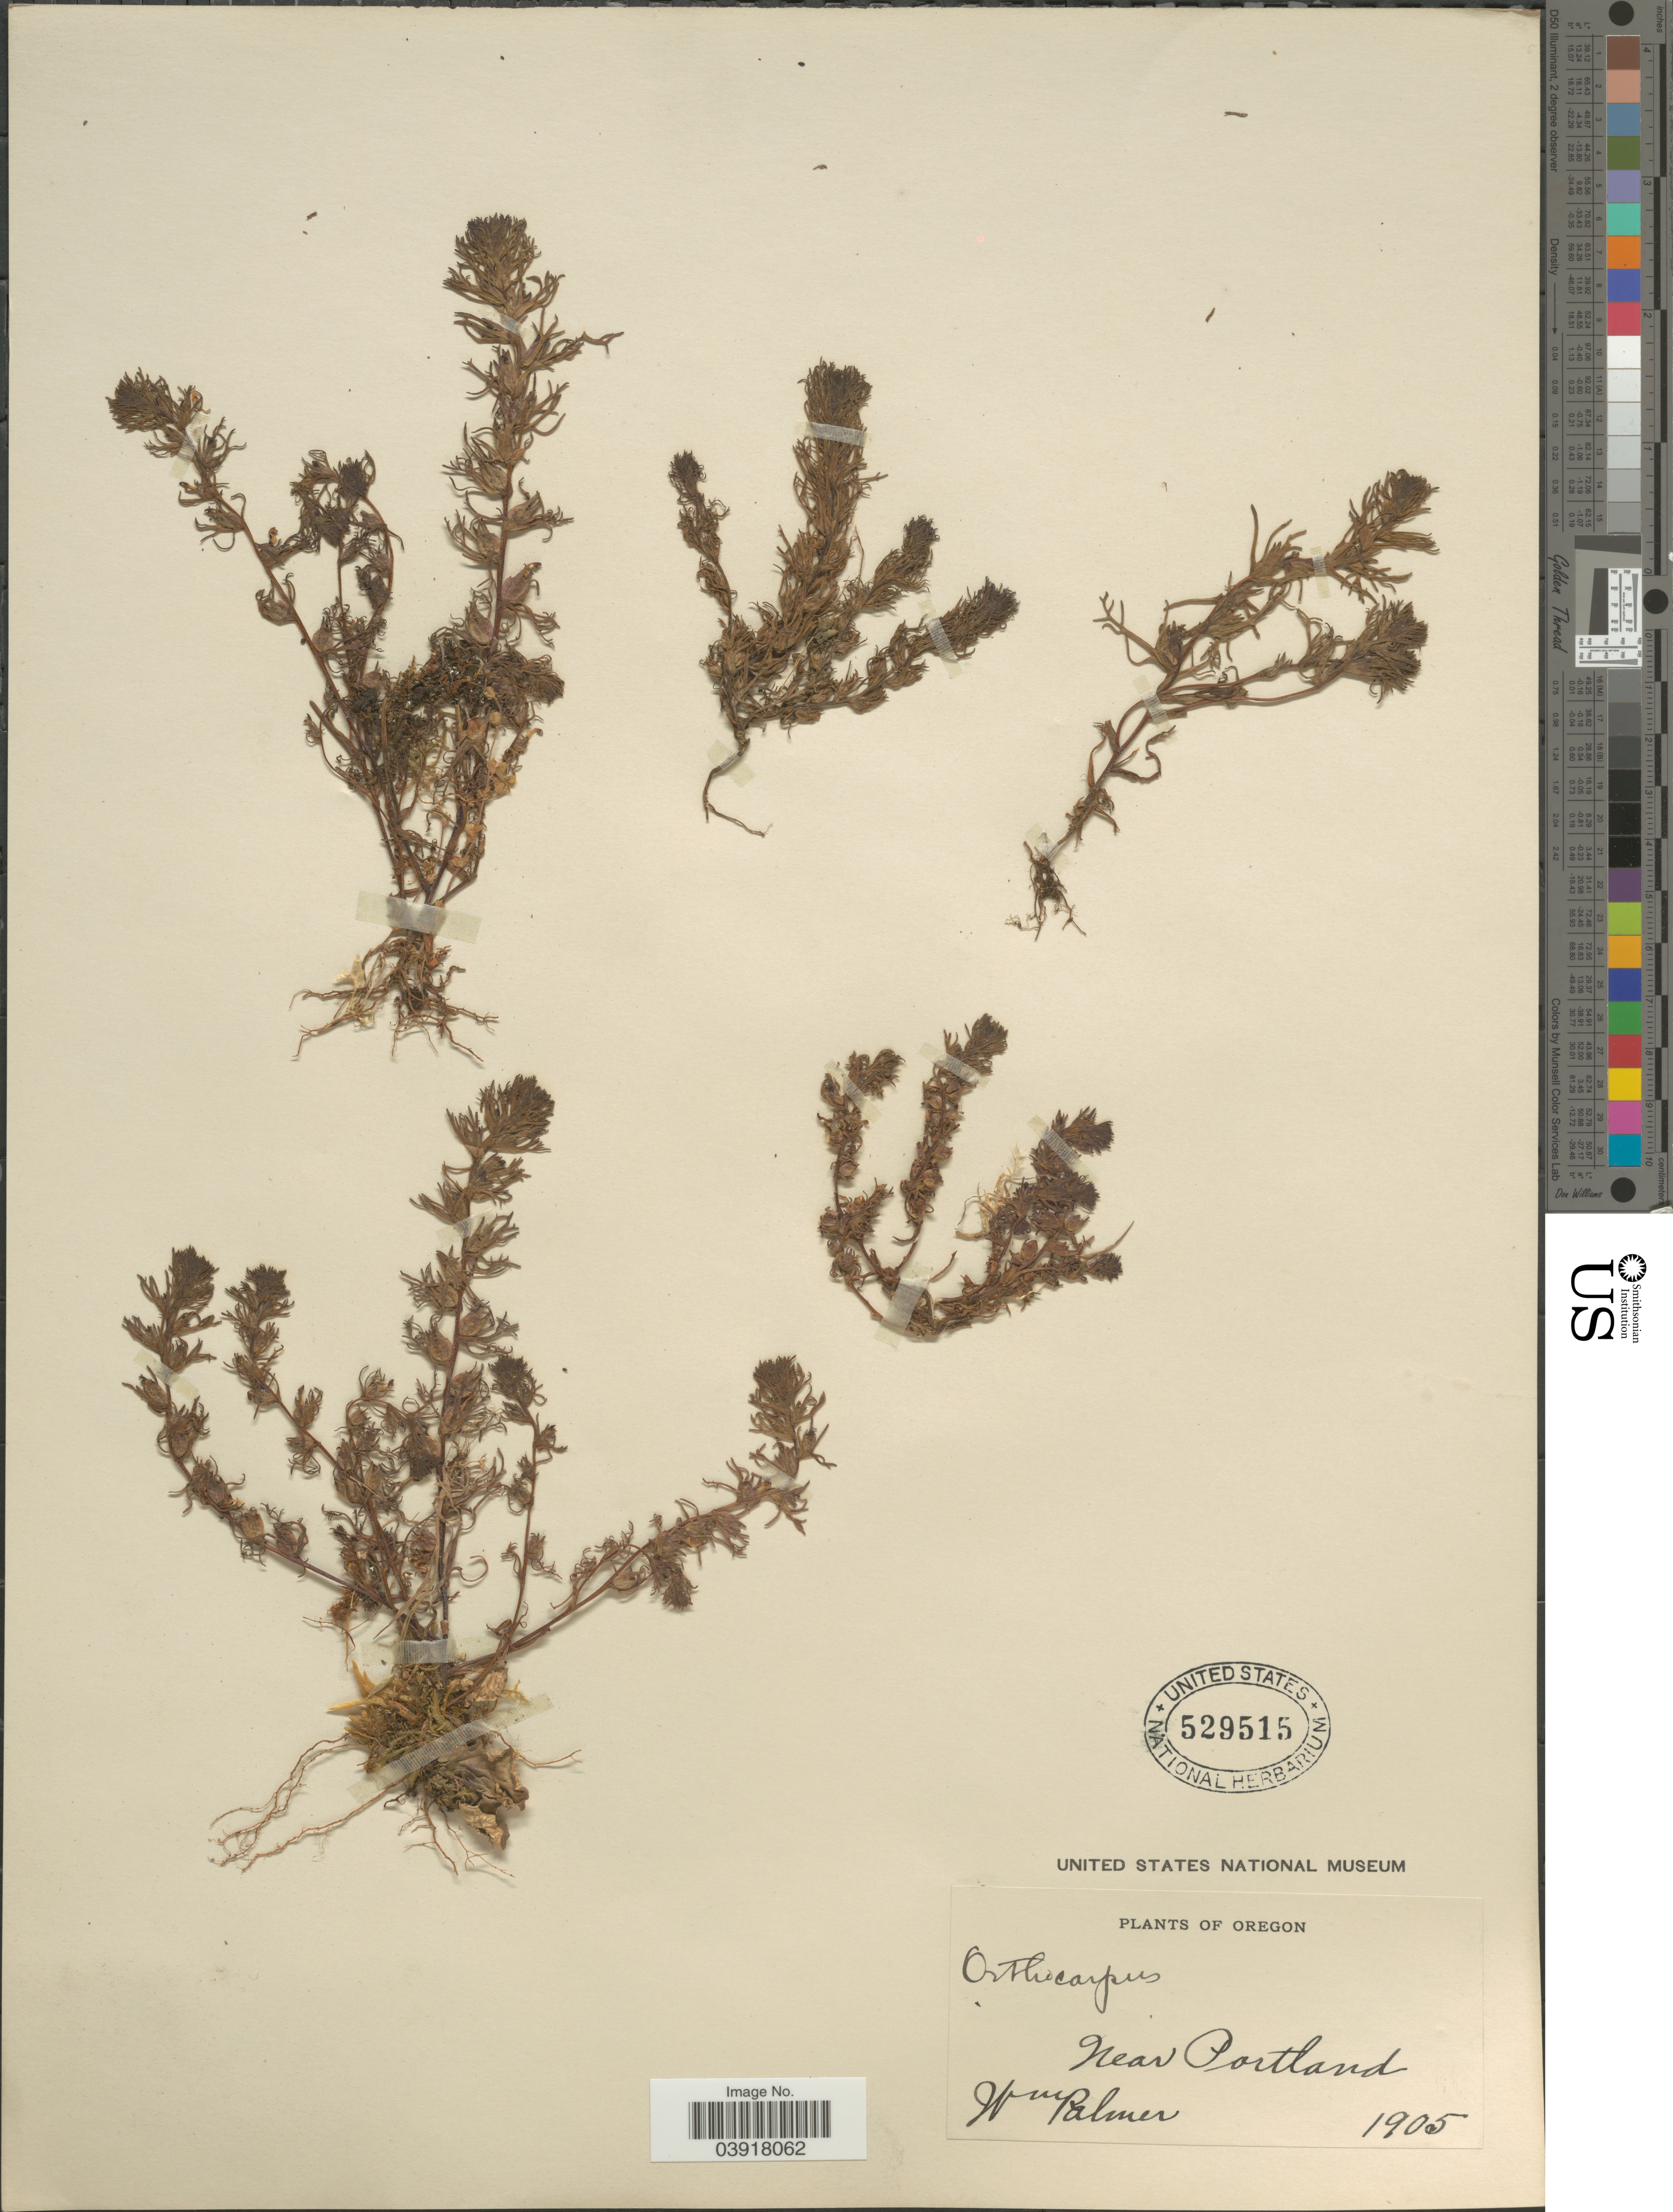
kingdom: Plantae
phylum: Tracheophyta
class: Magnoliopsida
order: Lamiales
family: Orobanchaceae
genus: Orthocarpus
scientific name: Orthocarpus pusillus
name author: Benth.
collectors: W. Palmer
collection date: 1905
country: United States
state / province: Oregon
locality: Near Portland.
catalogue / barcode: US 529515